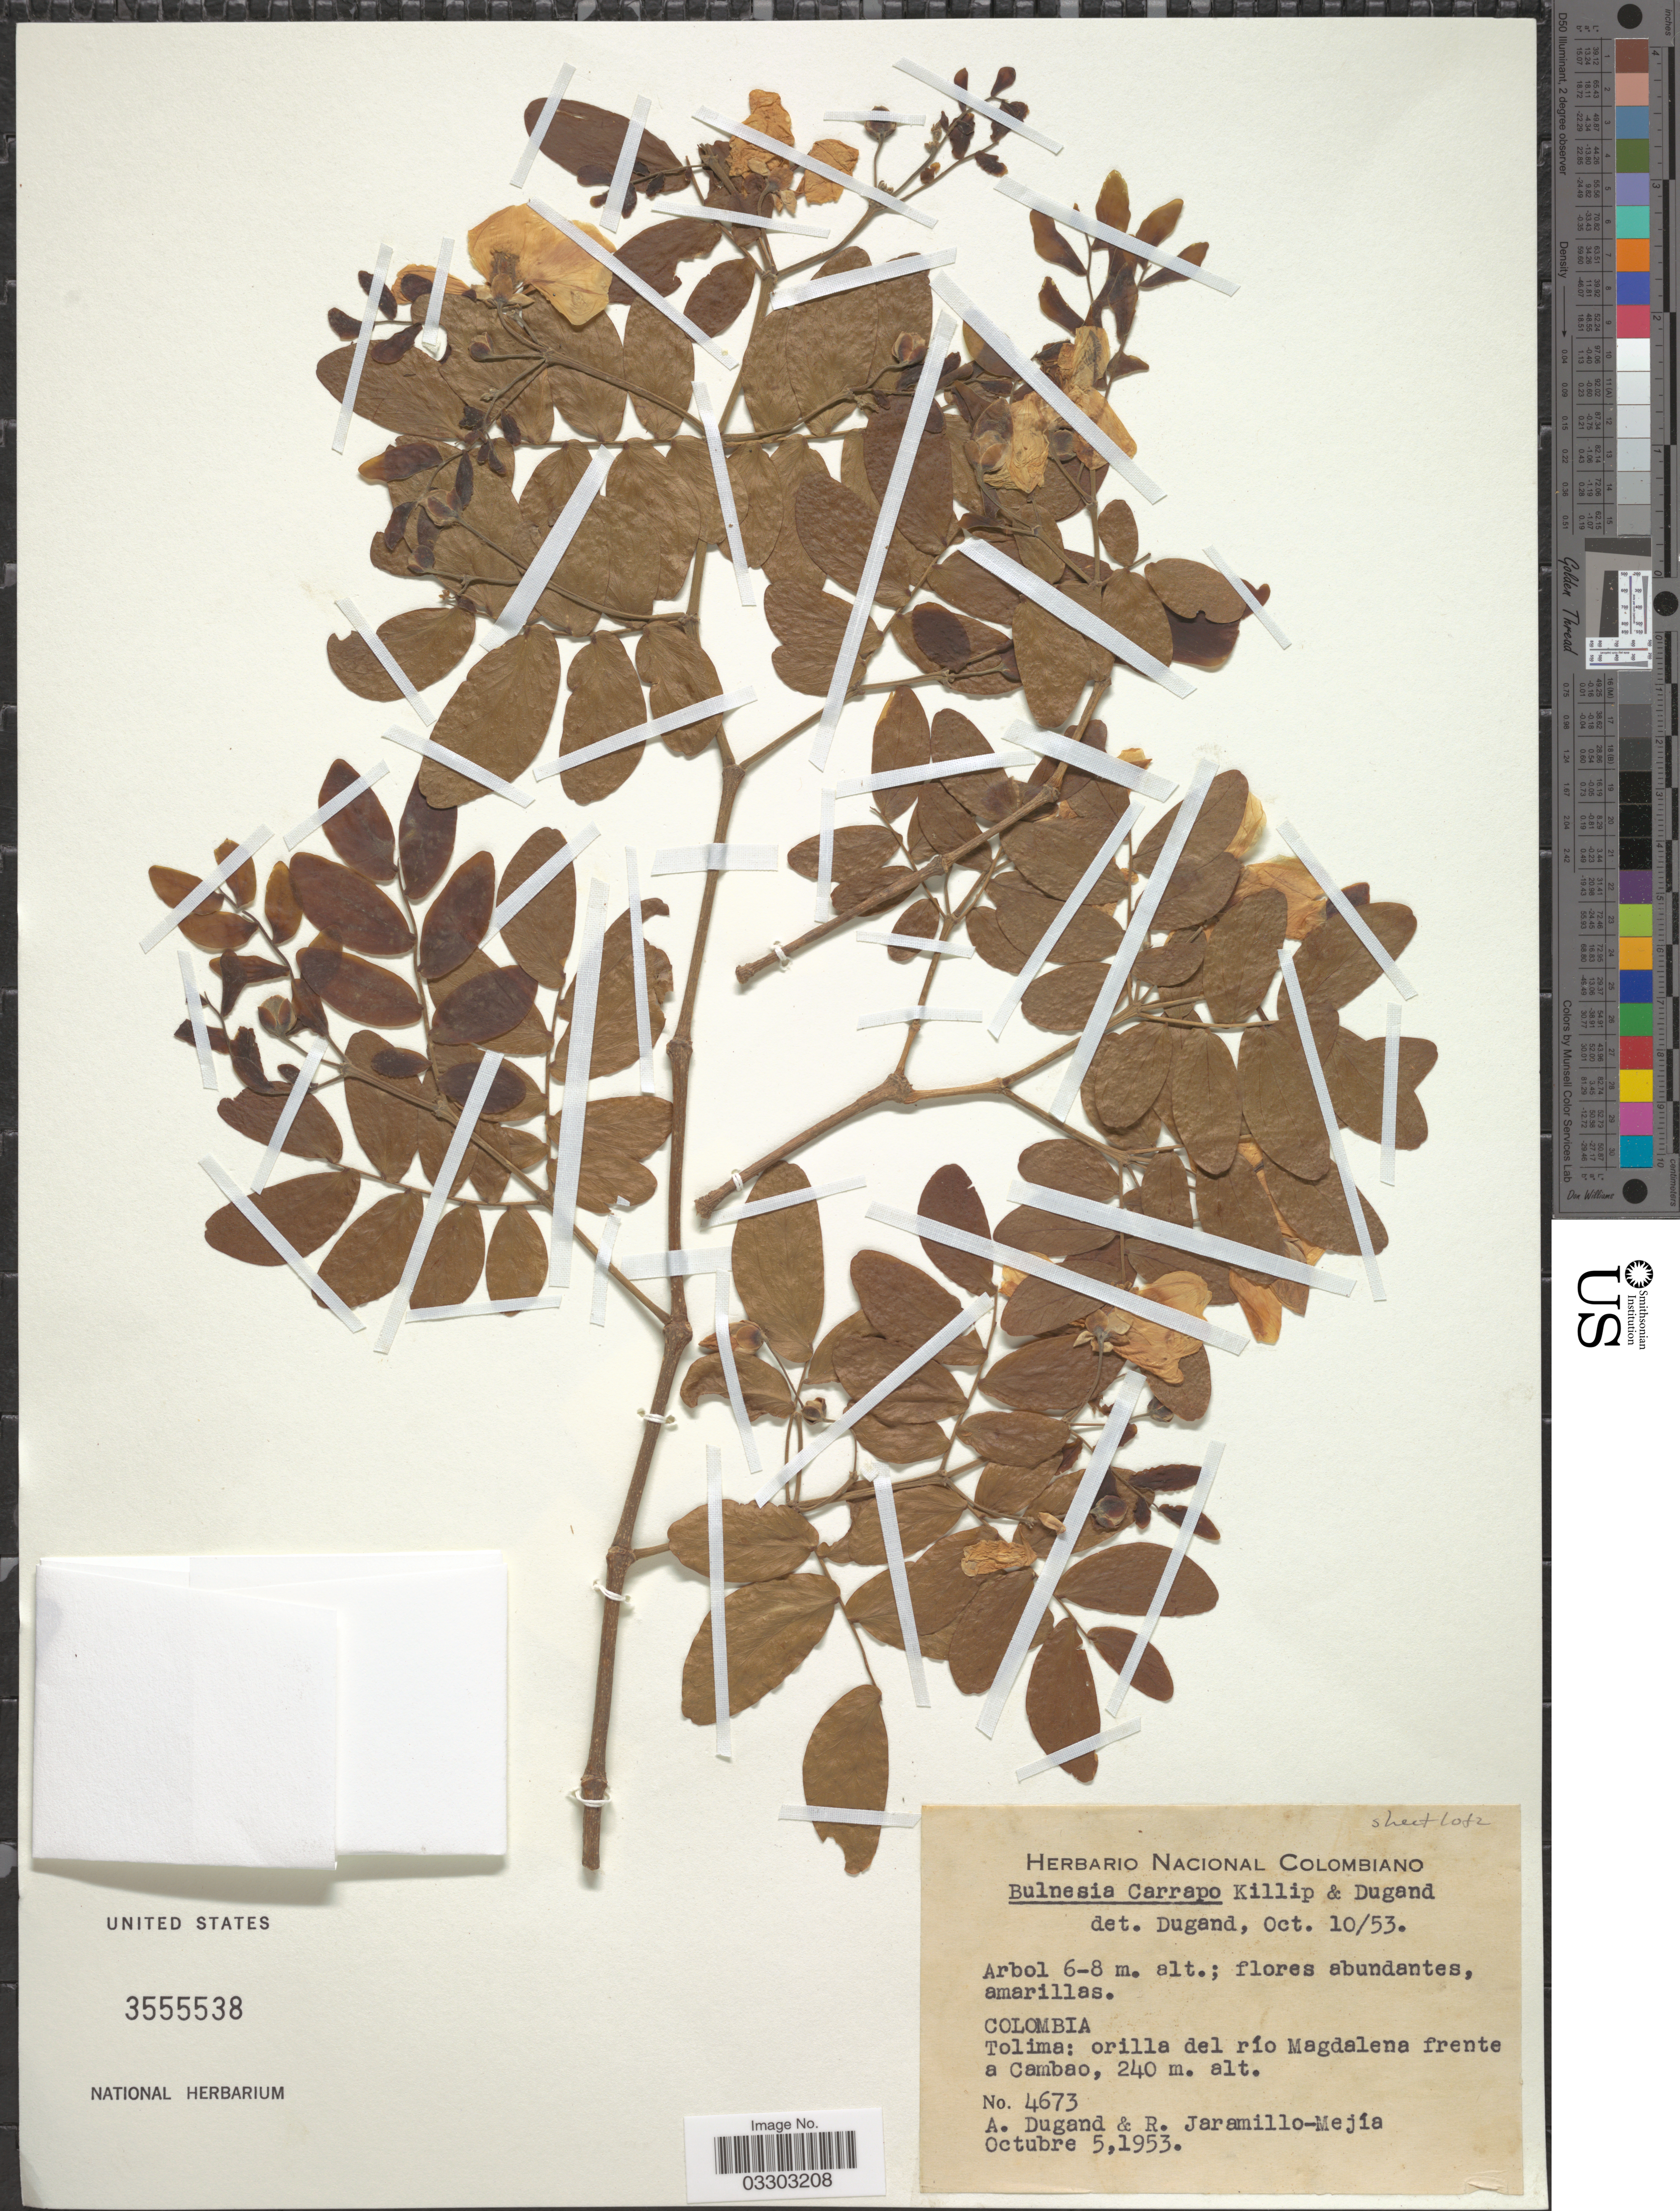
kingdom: Plantae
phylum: Tracheophyta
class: Magnoliopsida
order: Zygophyllales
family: Zygophyllaceae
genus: Gonopterodendron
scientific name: Gonopterodendron carrapo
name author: (Killip & Dugand G.) Godoy-Bürki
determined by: U.S. National Herbarium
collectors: A. Dugand & R. Jaramillo M.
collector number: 4673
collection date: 1953-10-05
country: Colombia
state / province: Tolima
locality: Orilla del río Magdalena frente a Cambao.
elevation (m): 240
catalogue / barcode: US 3555538